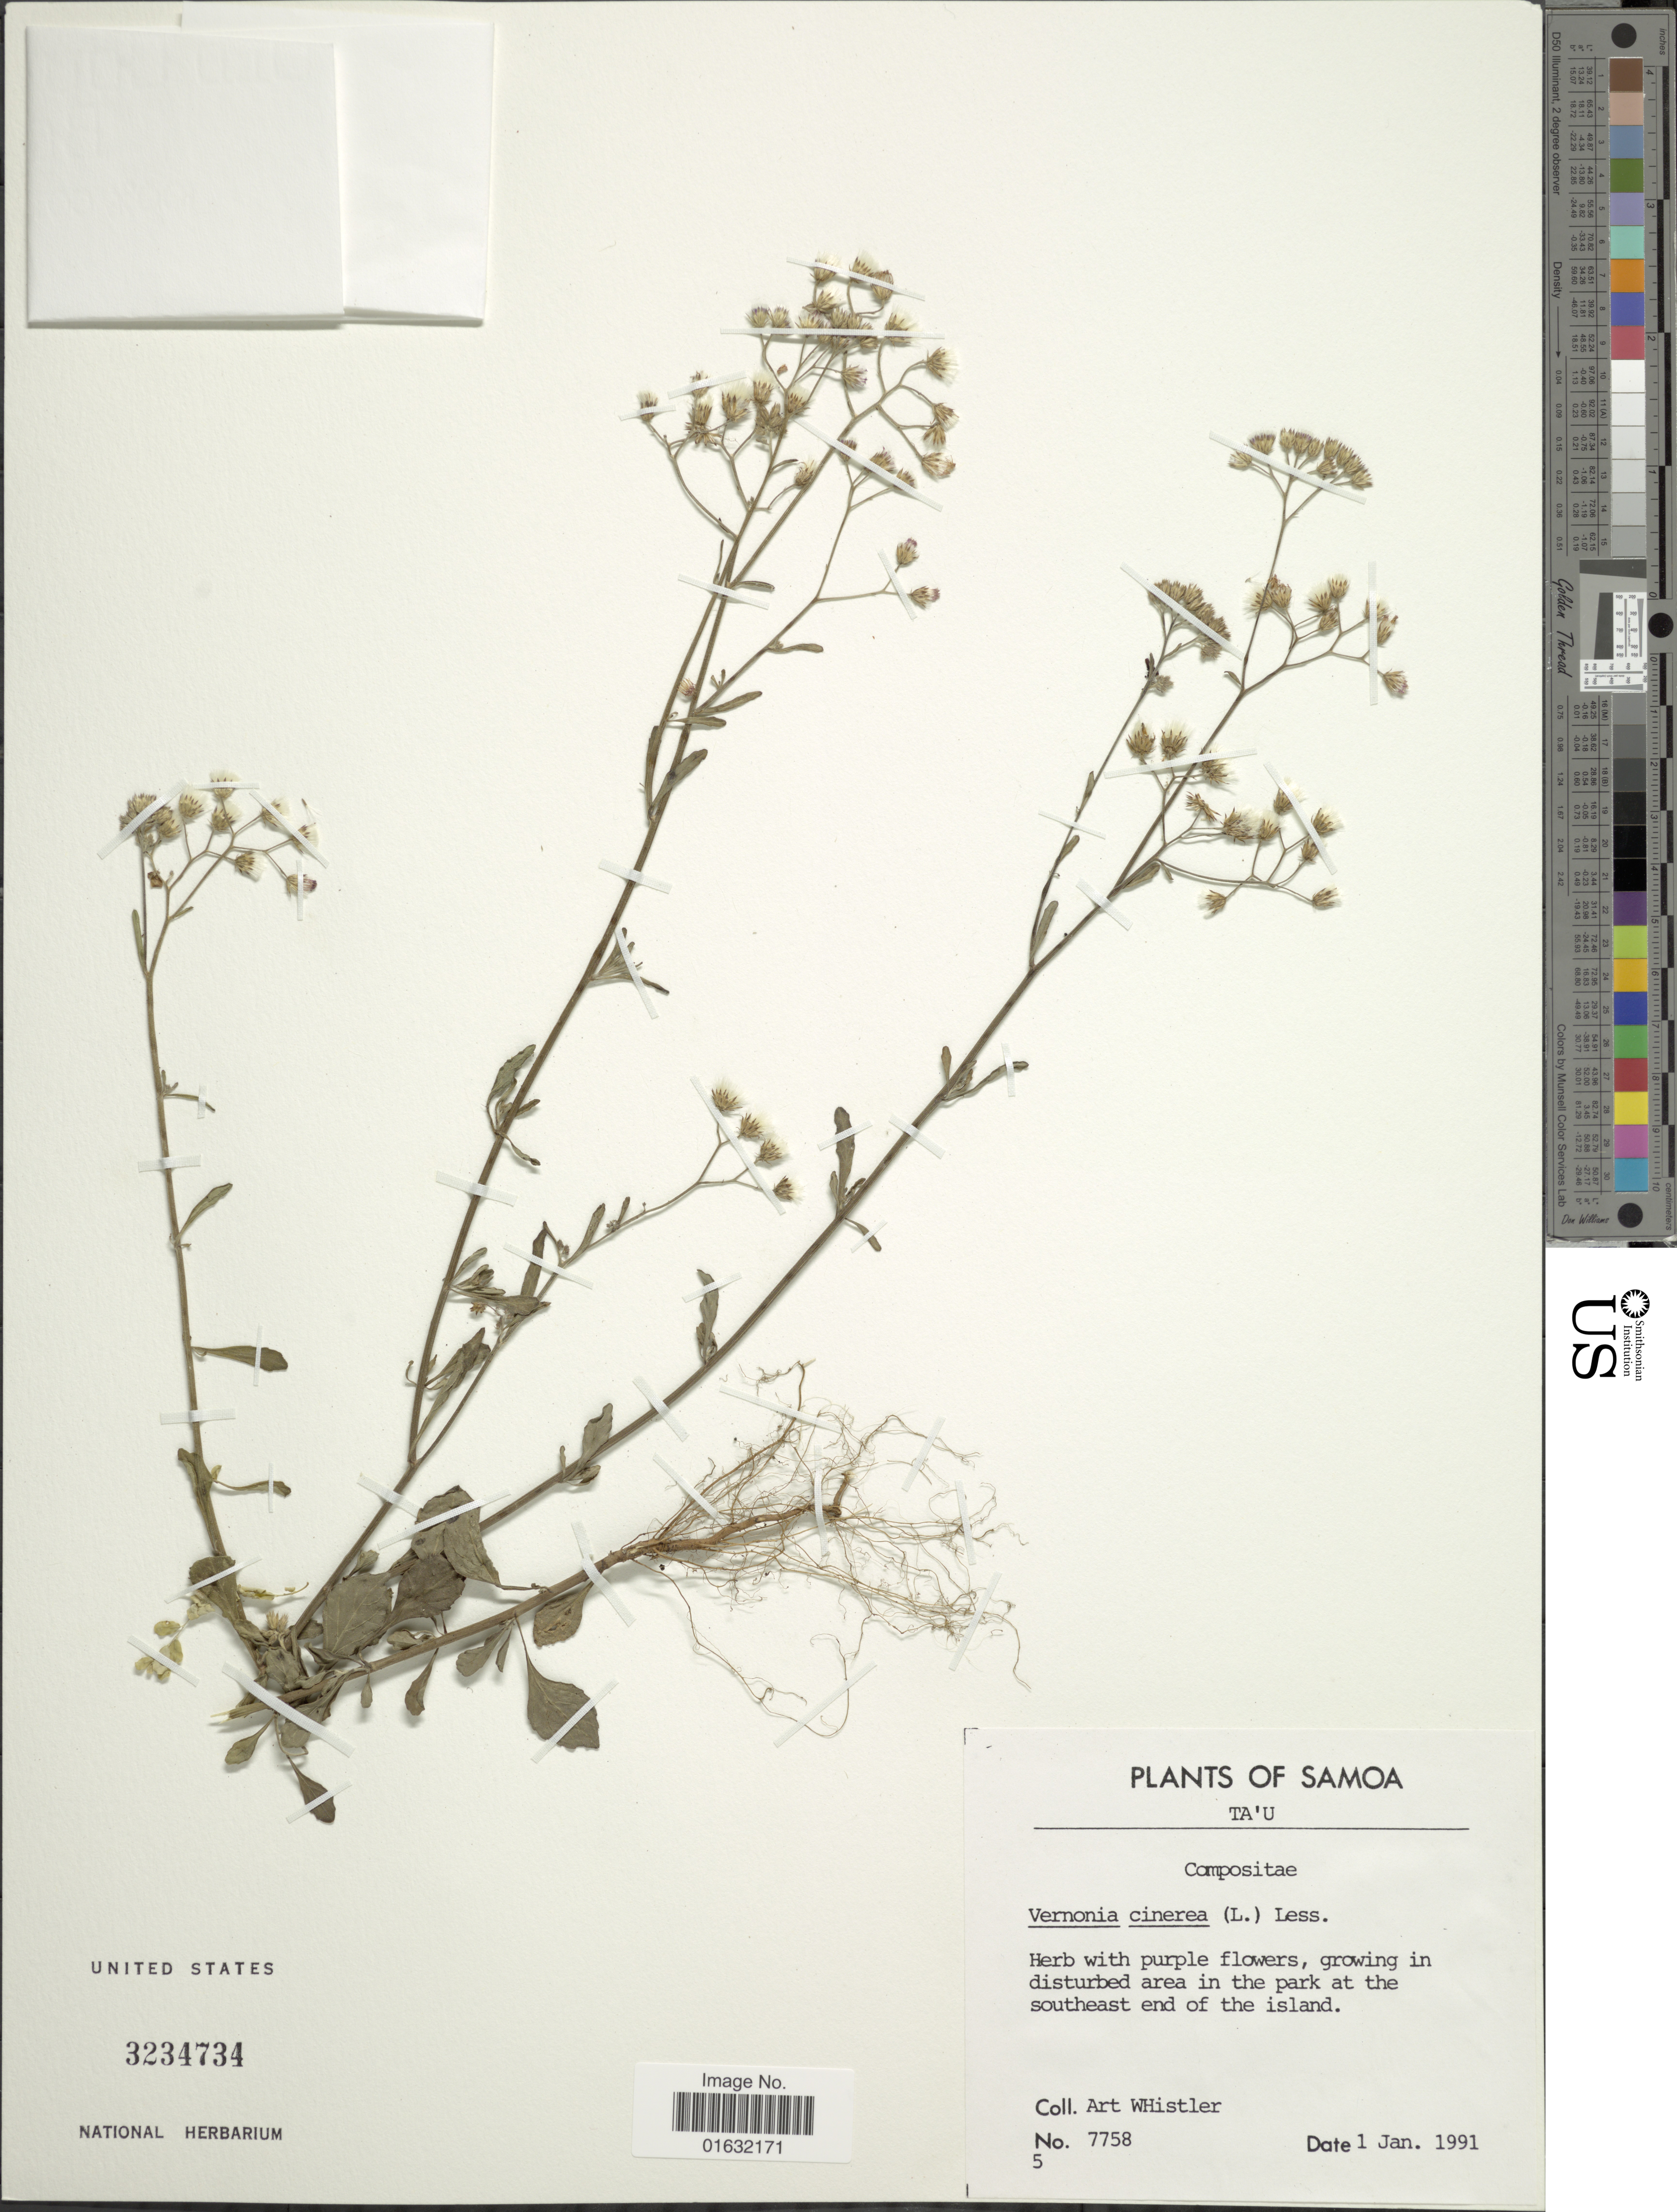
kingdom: Plantae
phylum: Tracheophyta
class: Magnoliopsida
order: Asterales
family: Asteraceae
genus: Cyanthillium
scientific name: Cyanthillium cinereum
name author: (L.) H. Rob.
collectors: A. Whistler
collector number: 7758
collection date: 1991-01-01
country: American Samoa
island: Ta'u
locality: T'au, disturbed area in the park at the southeast end of the island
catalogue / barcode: US 3234734